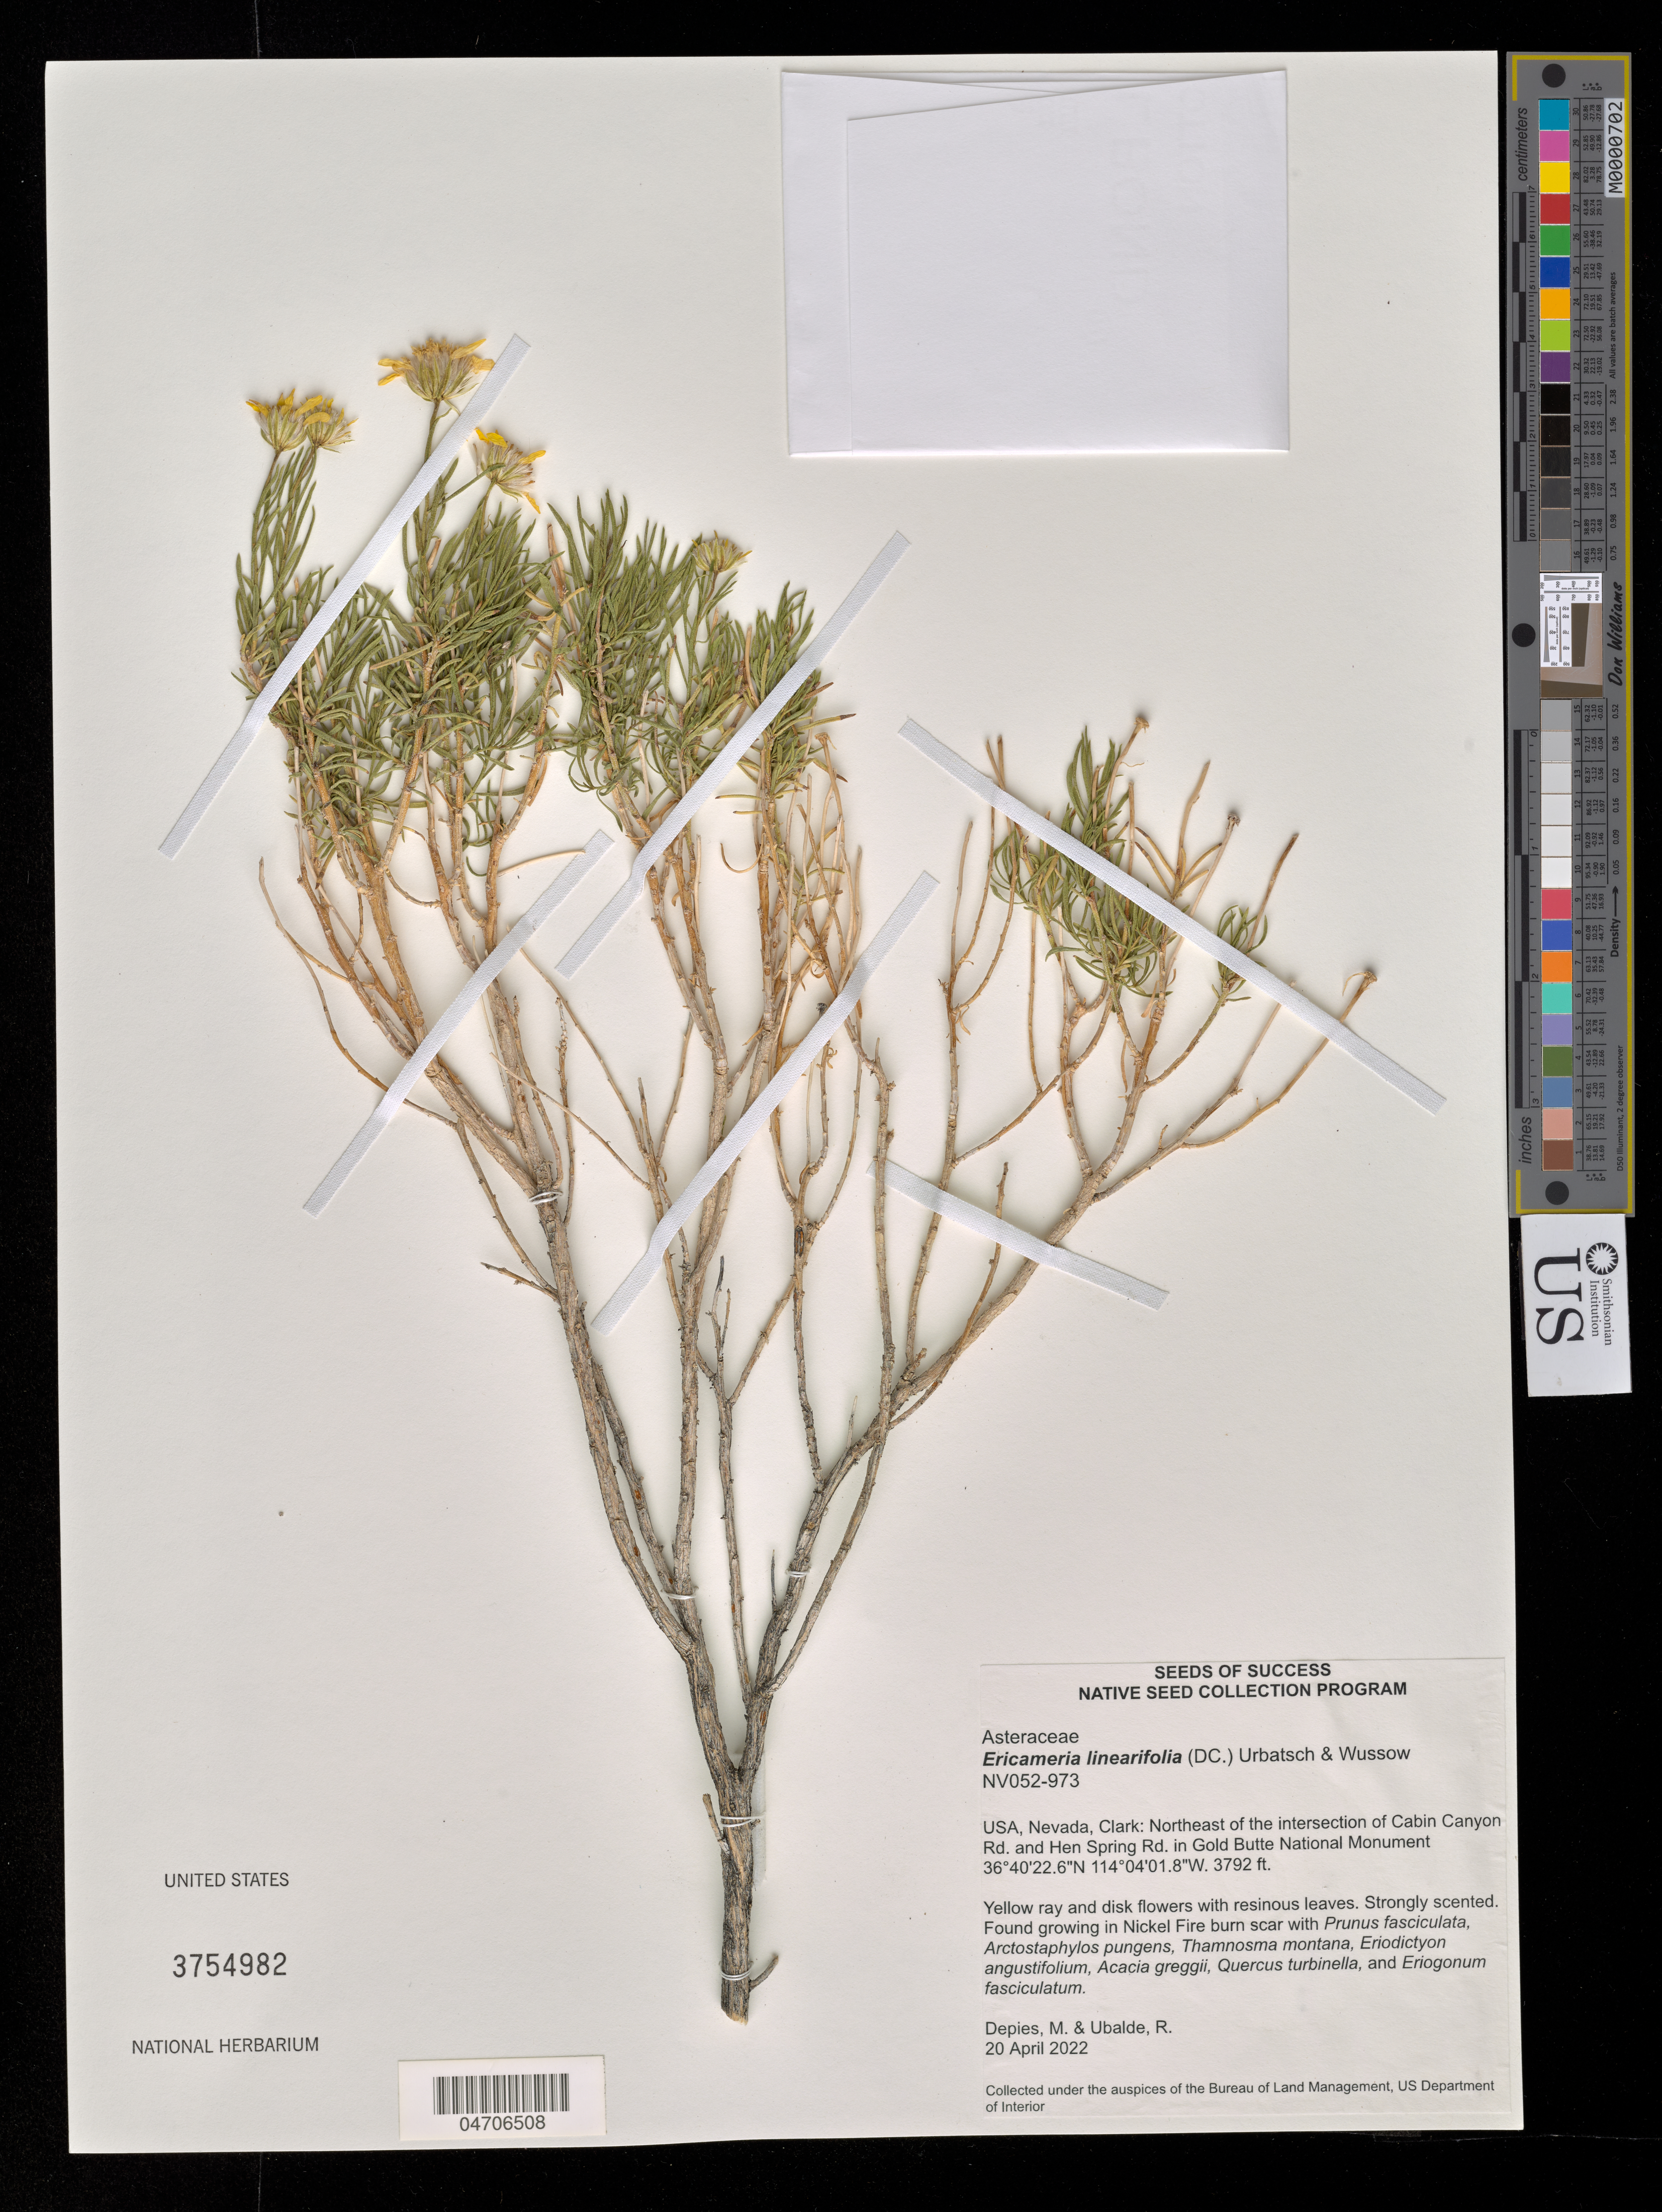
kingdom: Plantae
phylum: Tracheophyta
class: Magnoliopsida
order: Asterales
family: Asteraceae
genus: Ericameria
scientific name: Ericameria linearifolia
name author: (DC.) Urbatsch & Wussow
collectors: M. Depies & R. Ubalde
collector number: NV052-973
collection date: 2022-04-20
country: United States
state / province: Nevada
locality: Clark: Northeast of the intersection of Cabin Canyon Rd. and Hen Spring Rd. in Gold Butte National Monument.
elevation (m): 1156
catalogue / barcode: US 3754982